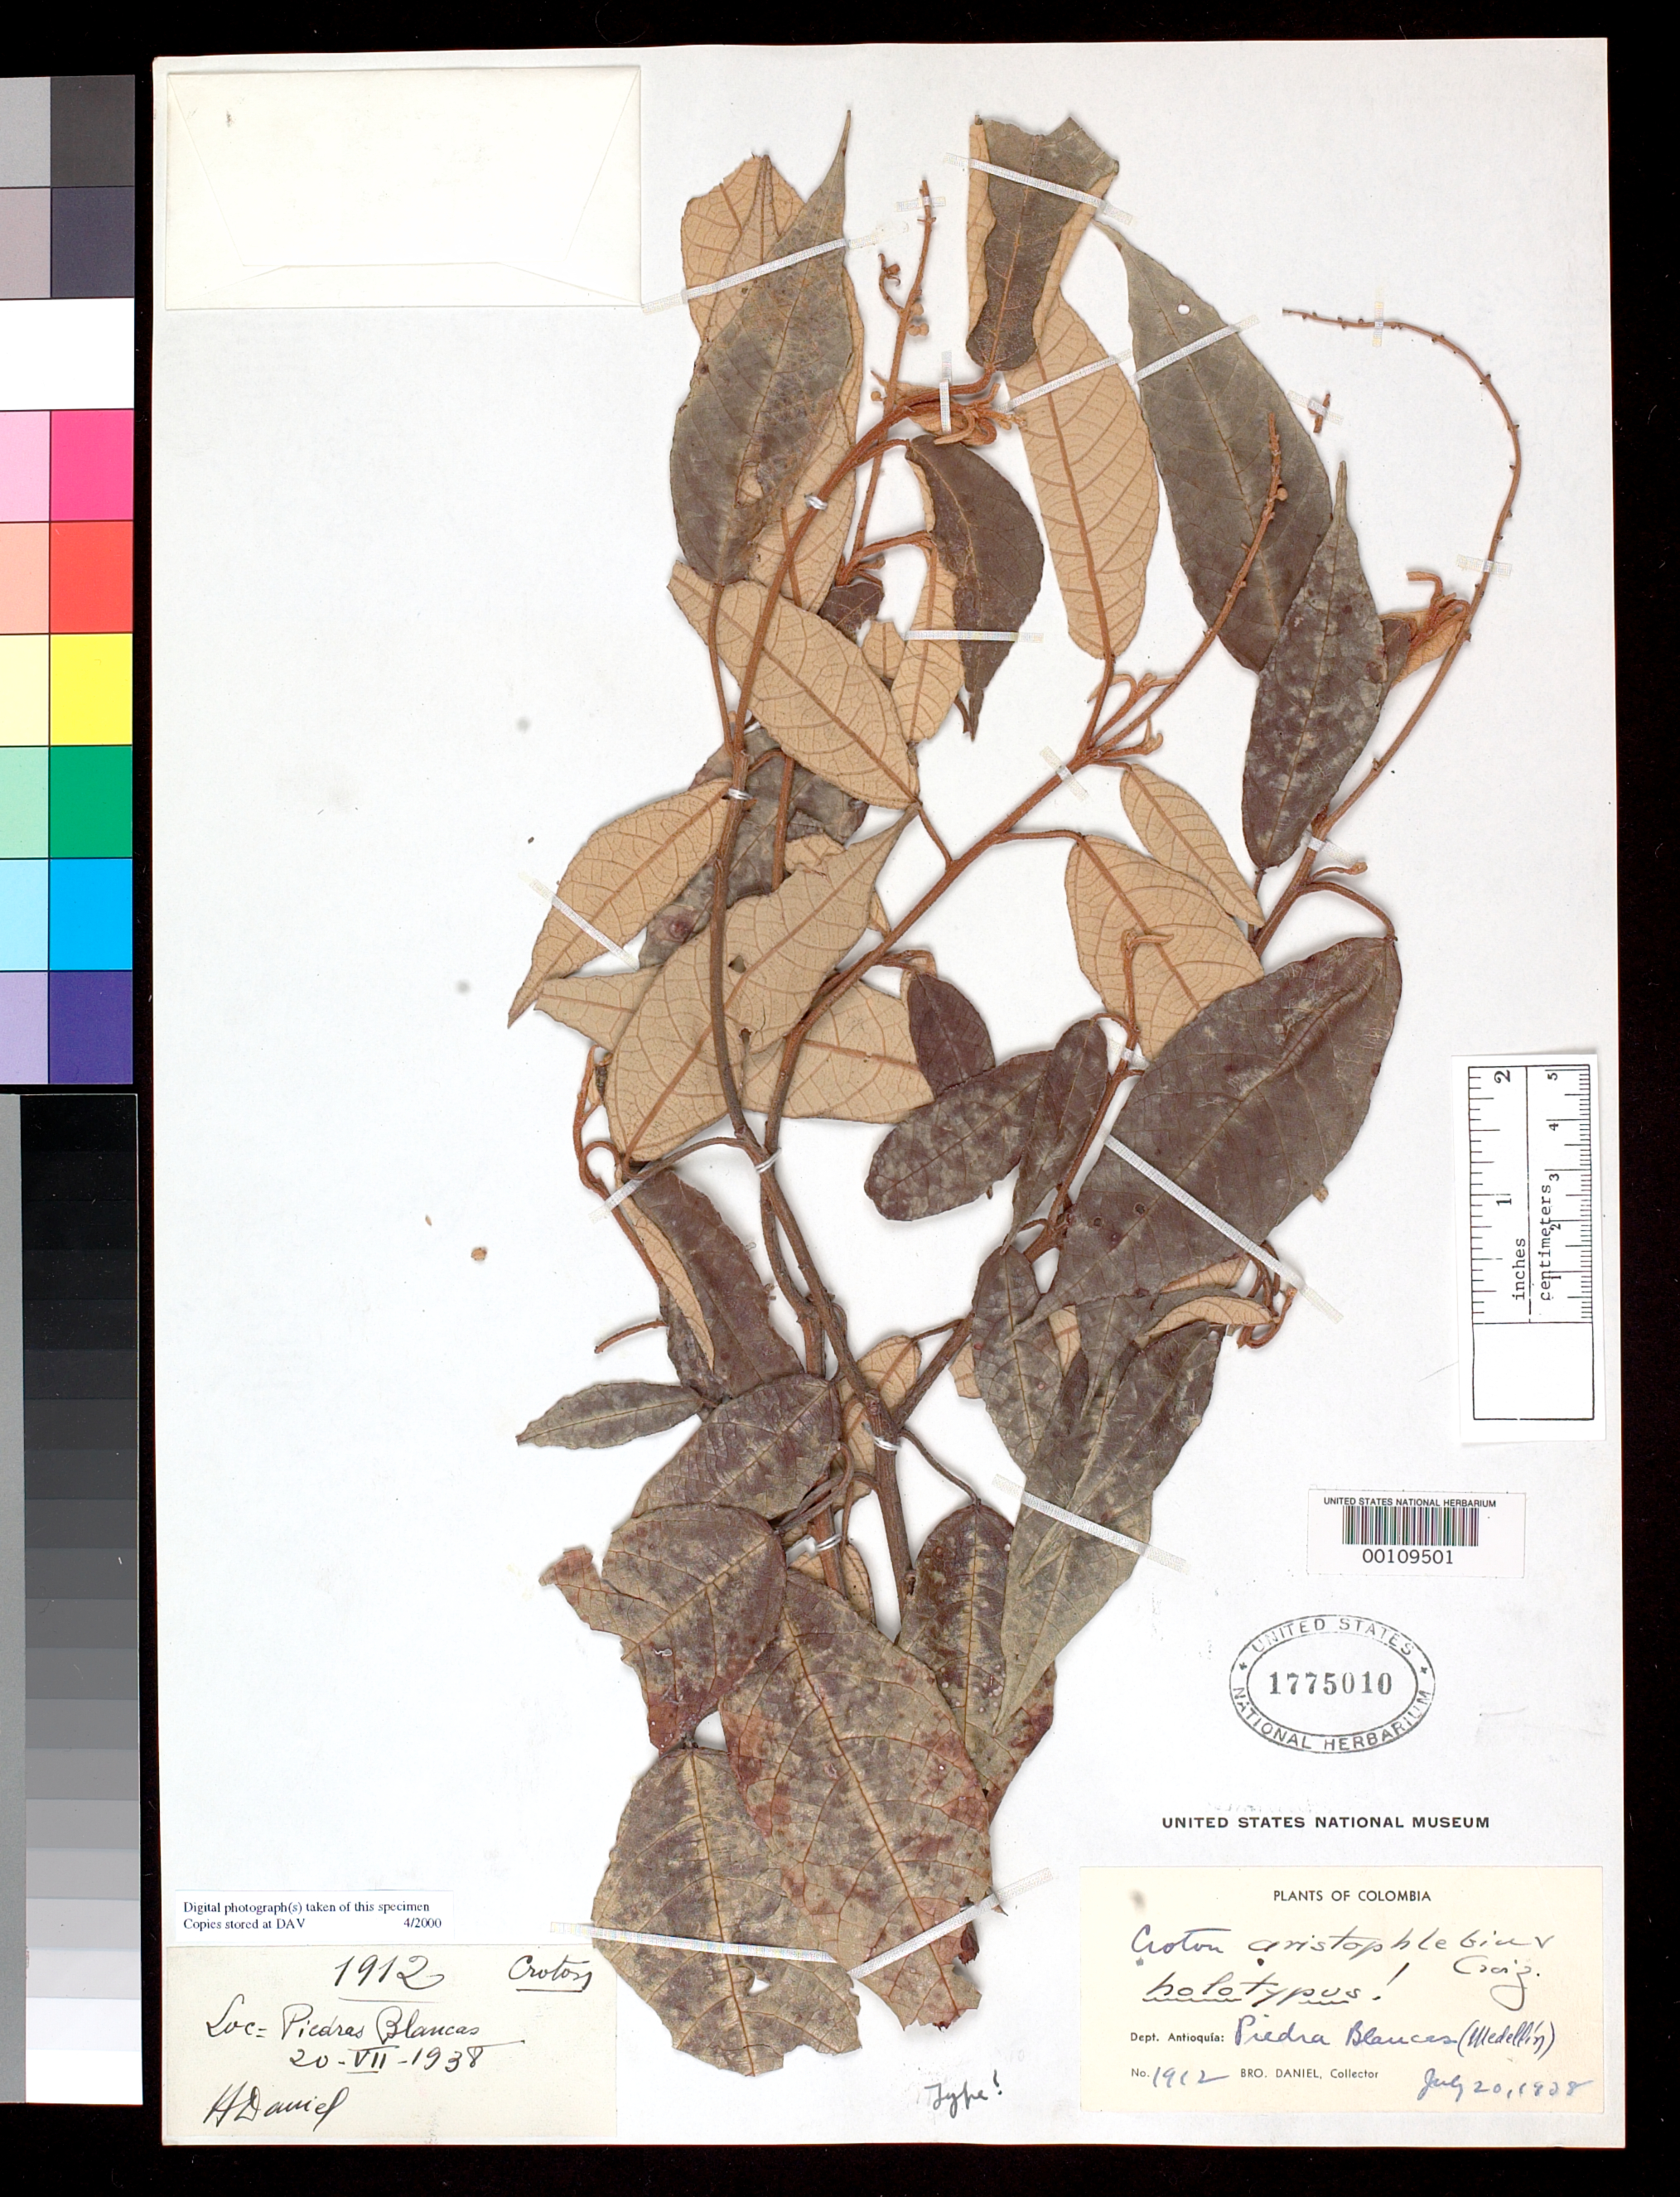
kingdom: Plantae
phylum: Tracheophyta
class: Magnoliopsida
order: Malpighiales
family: Euphorbiaceae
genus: Croton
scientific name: Croton aristophlebius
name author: Croizat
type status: Holotype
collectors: Bro. Daniel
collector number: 1912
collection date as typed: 20 Jul 1938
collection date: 1938-07-20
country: Colombia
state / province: Antioquia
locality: Piedra Blancas, Medellin.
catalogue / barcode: US 1775010